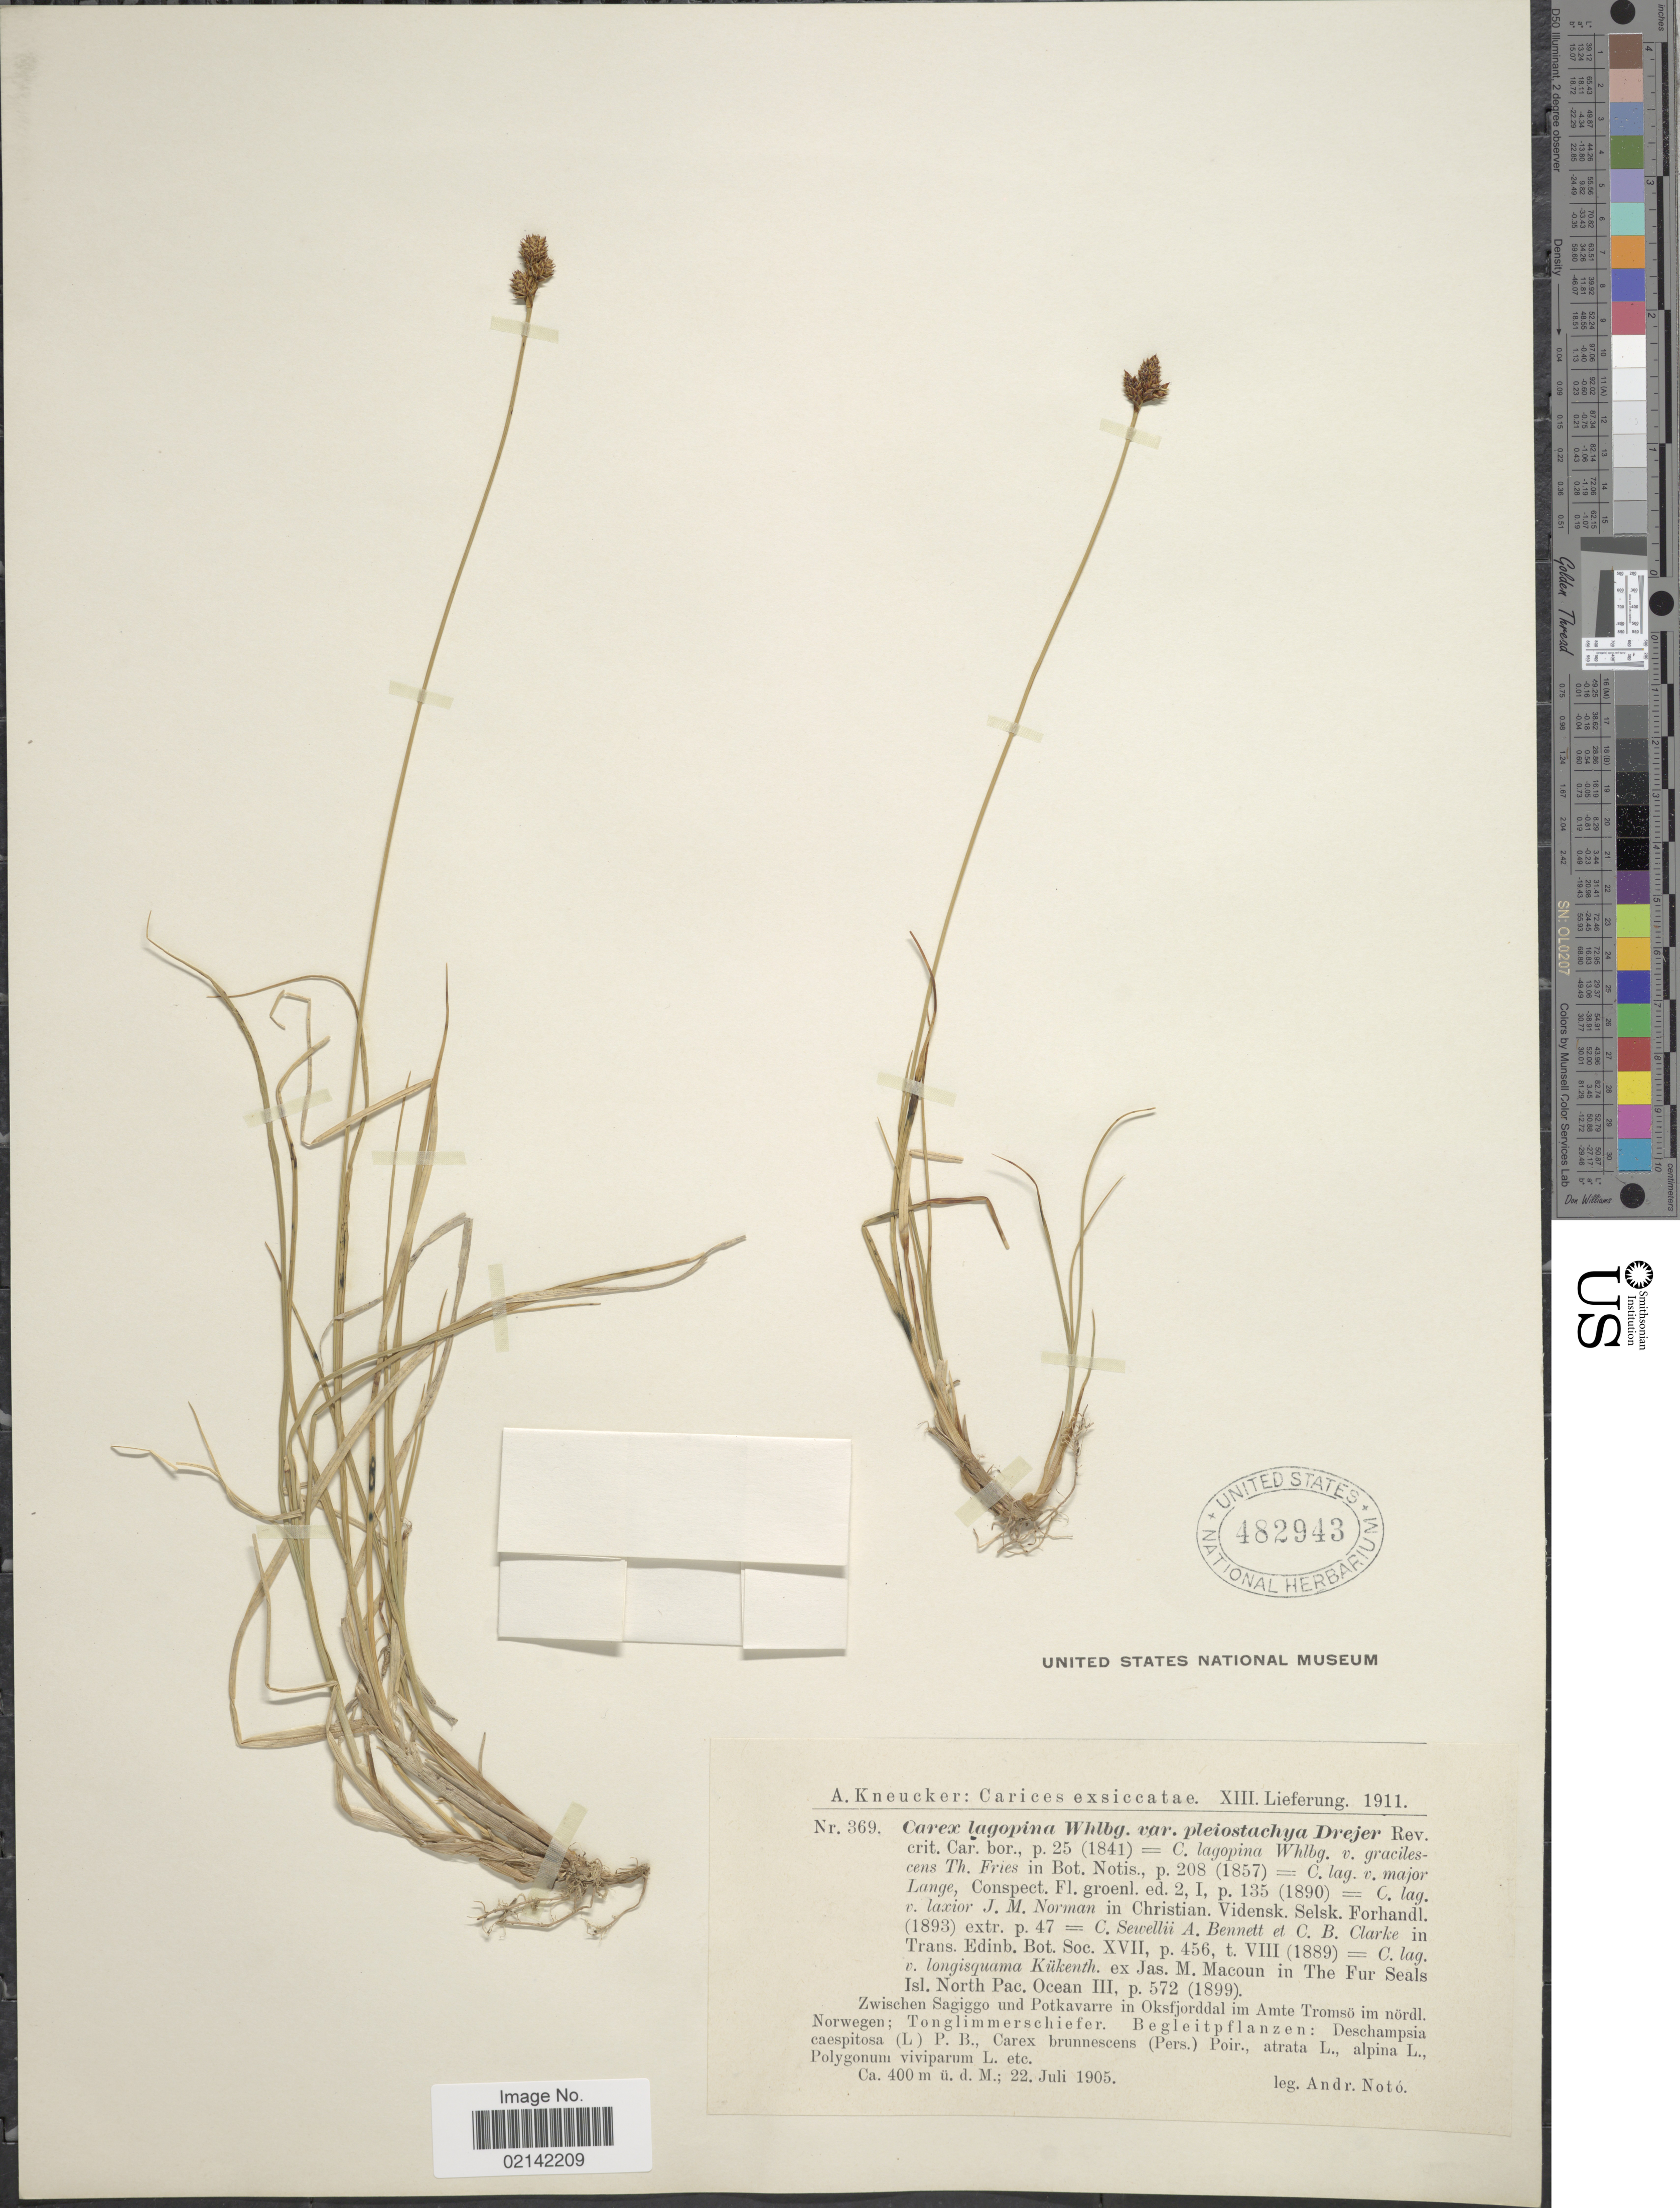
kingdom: Plantae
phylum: Tracheophyta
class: Liliopsida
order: Poales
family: Cyperaceae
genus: Carex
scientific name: Carex lachenalii subsp. lachenalii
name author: Schkuhr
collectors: A. Noto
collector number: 369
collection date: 1905-07-22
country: Norway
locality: Norwegen; Tonglimmerschiefer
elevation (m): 400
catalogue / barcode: US 482943